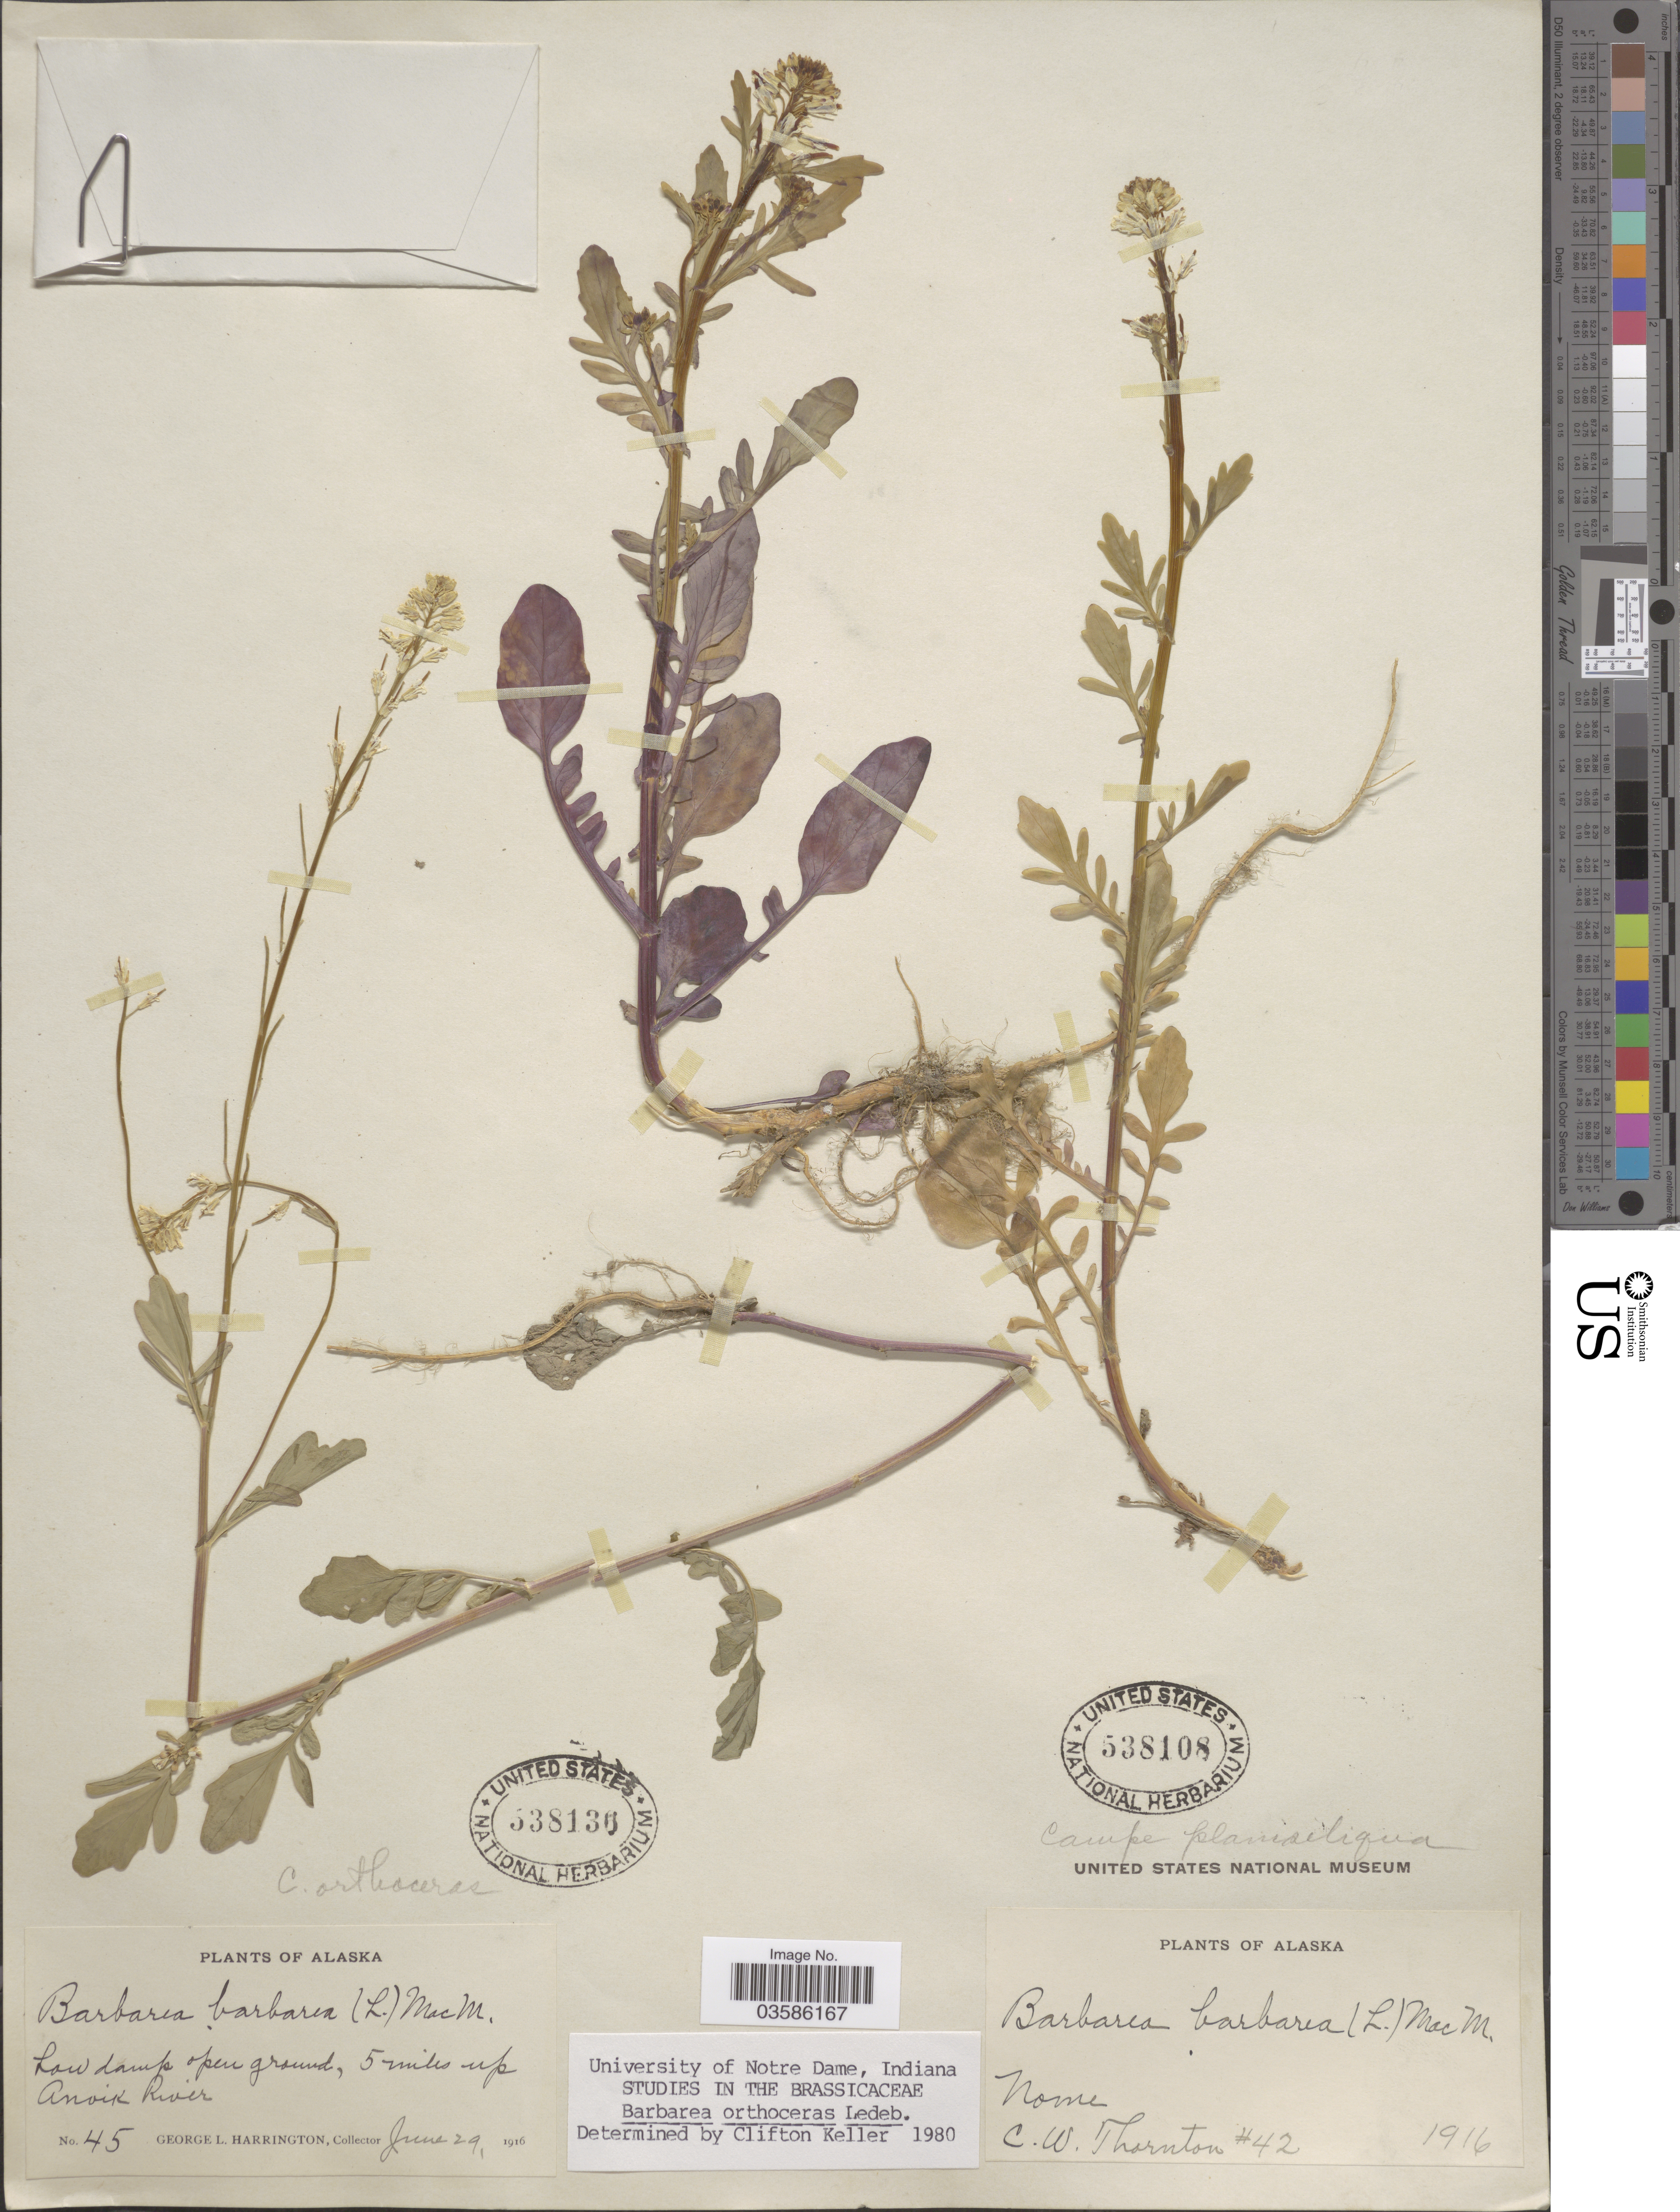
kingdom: Plantae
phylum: Tracheophyta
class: Magnoliopsida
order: Brassicales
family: Brassicaceae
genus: Barbarea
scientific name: Barbarea orthoceras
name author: Ledeb.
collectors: C. Thornton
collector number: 42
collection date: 1916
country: United States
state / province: Alaska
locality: Nome.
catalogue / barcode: US 538108-2